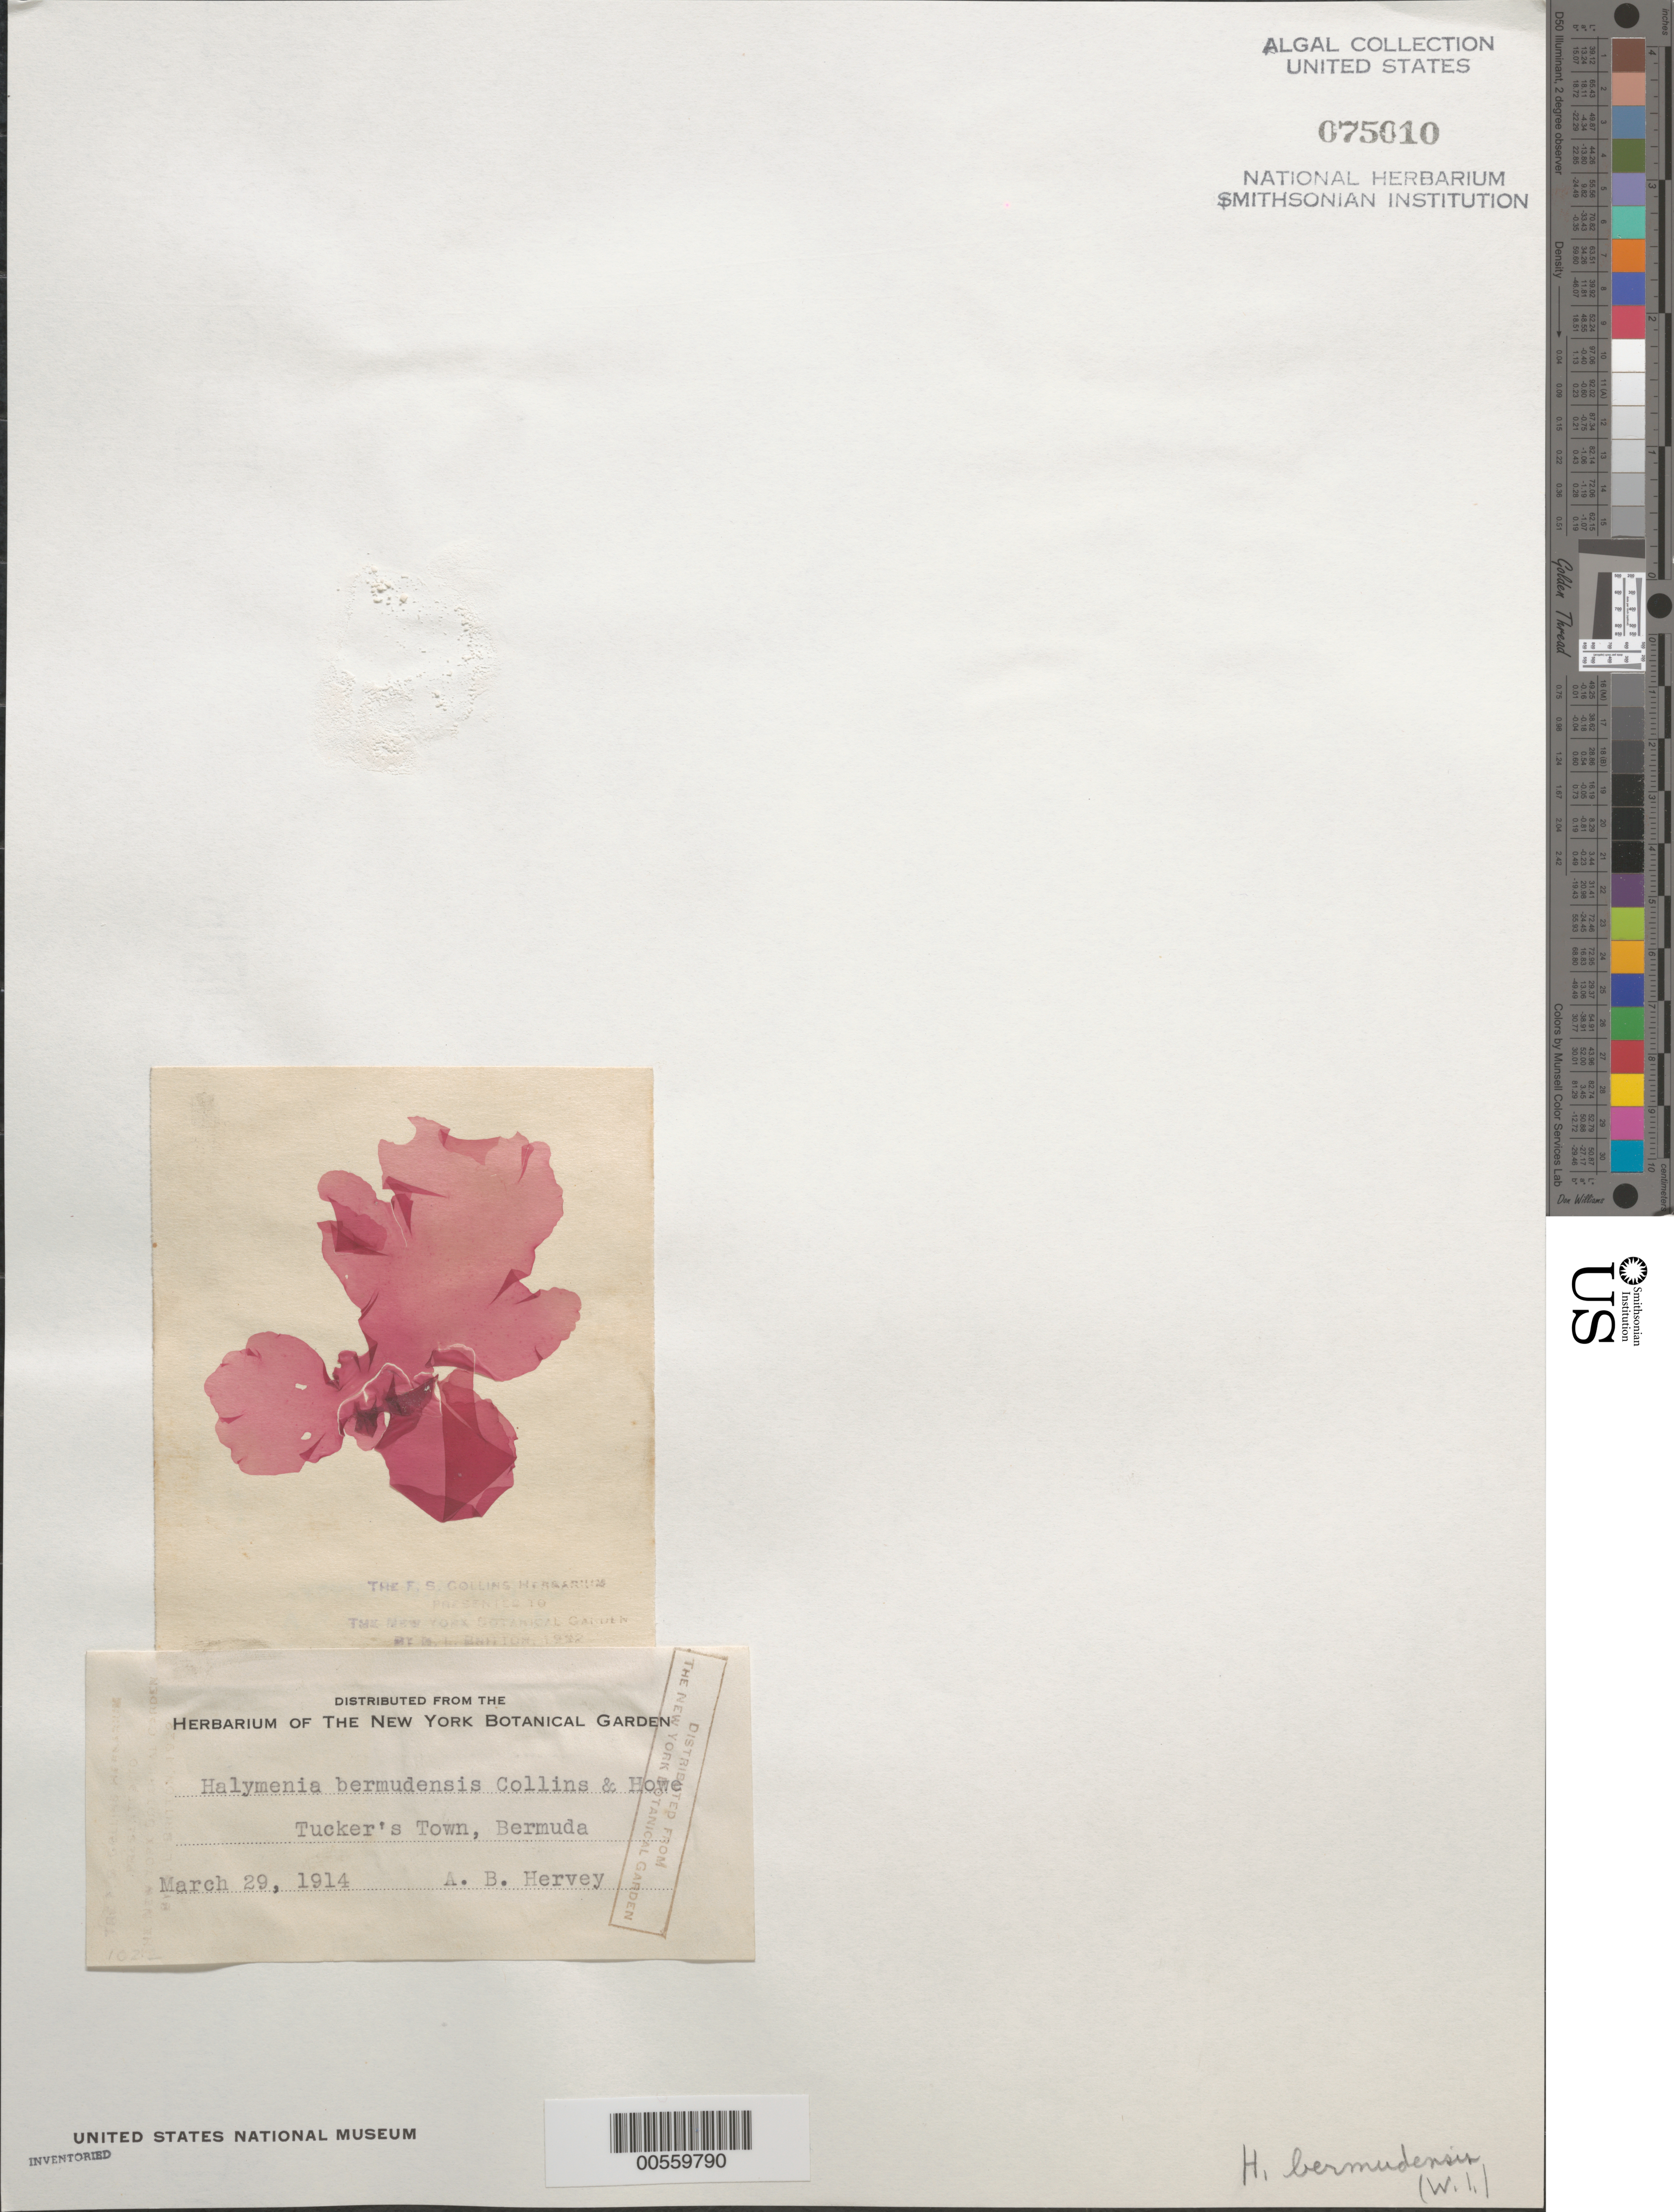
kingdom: Plantae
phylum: Rhodophyta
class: Florideophyceae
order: Sebdeniales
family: Sebdeniaceae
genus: Sebdenia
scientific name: Sebdenia flabellata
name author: (J. Agardh) P.G. Parkinson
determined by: Algae name updating Project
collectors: A. B. Hervey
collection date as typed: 29 Mar 1914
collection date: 1914-03-29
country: Bermuda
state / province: Saint George's (parish)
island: Bermuda Island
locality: Tucker's Town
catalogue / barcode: US 75010